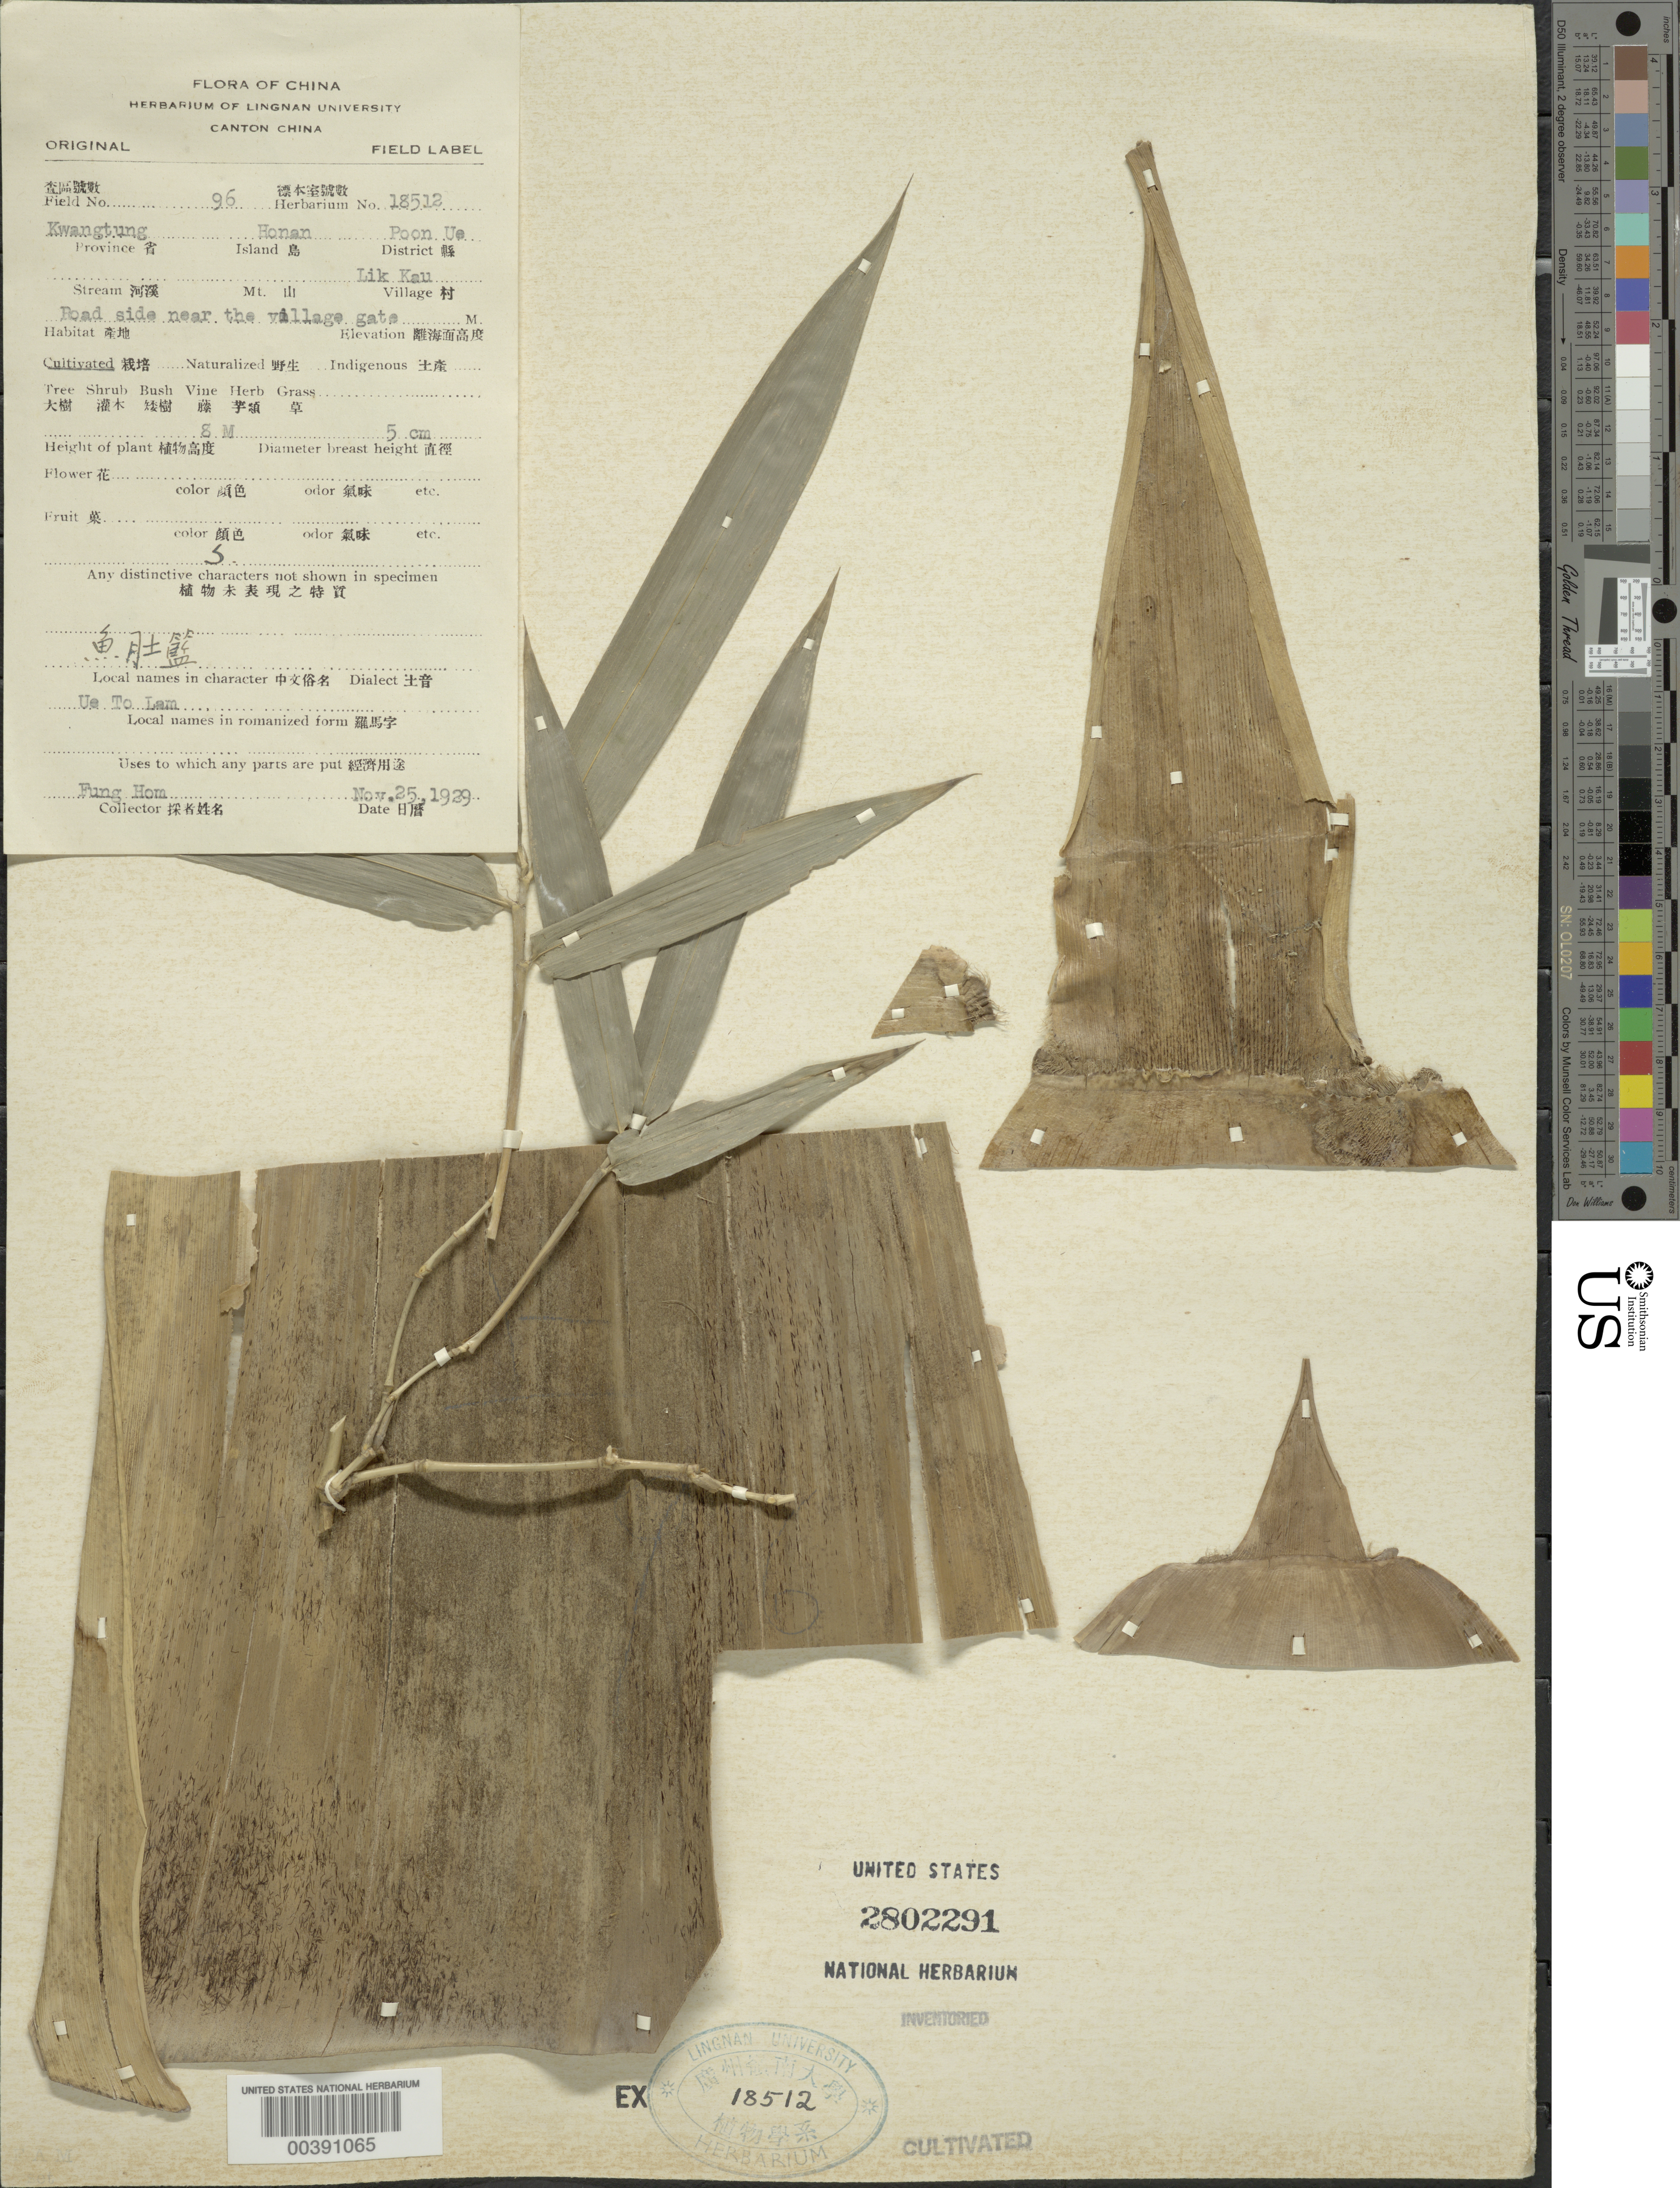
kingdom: Plantae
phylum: Tracheophyta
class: Liliopsida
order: Poales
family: Poaceae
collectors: H. L. Fung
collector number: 96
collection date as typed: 25 Nov 1929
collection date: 1929-11-25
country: China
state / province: Guangdong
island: Honam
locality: Poon Ue, Lik Kau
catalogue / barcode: US 2802291